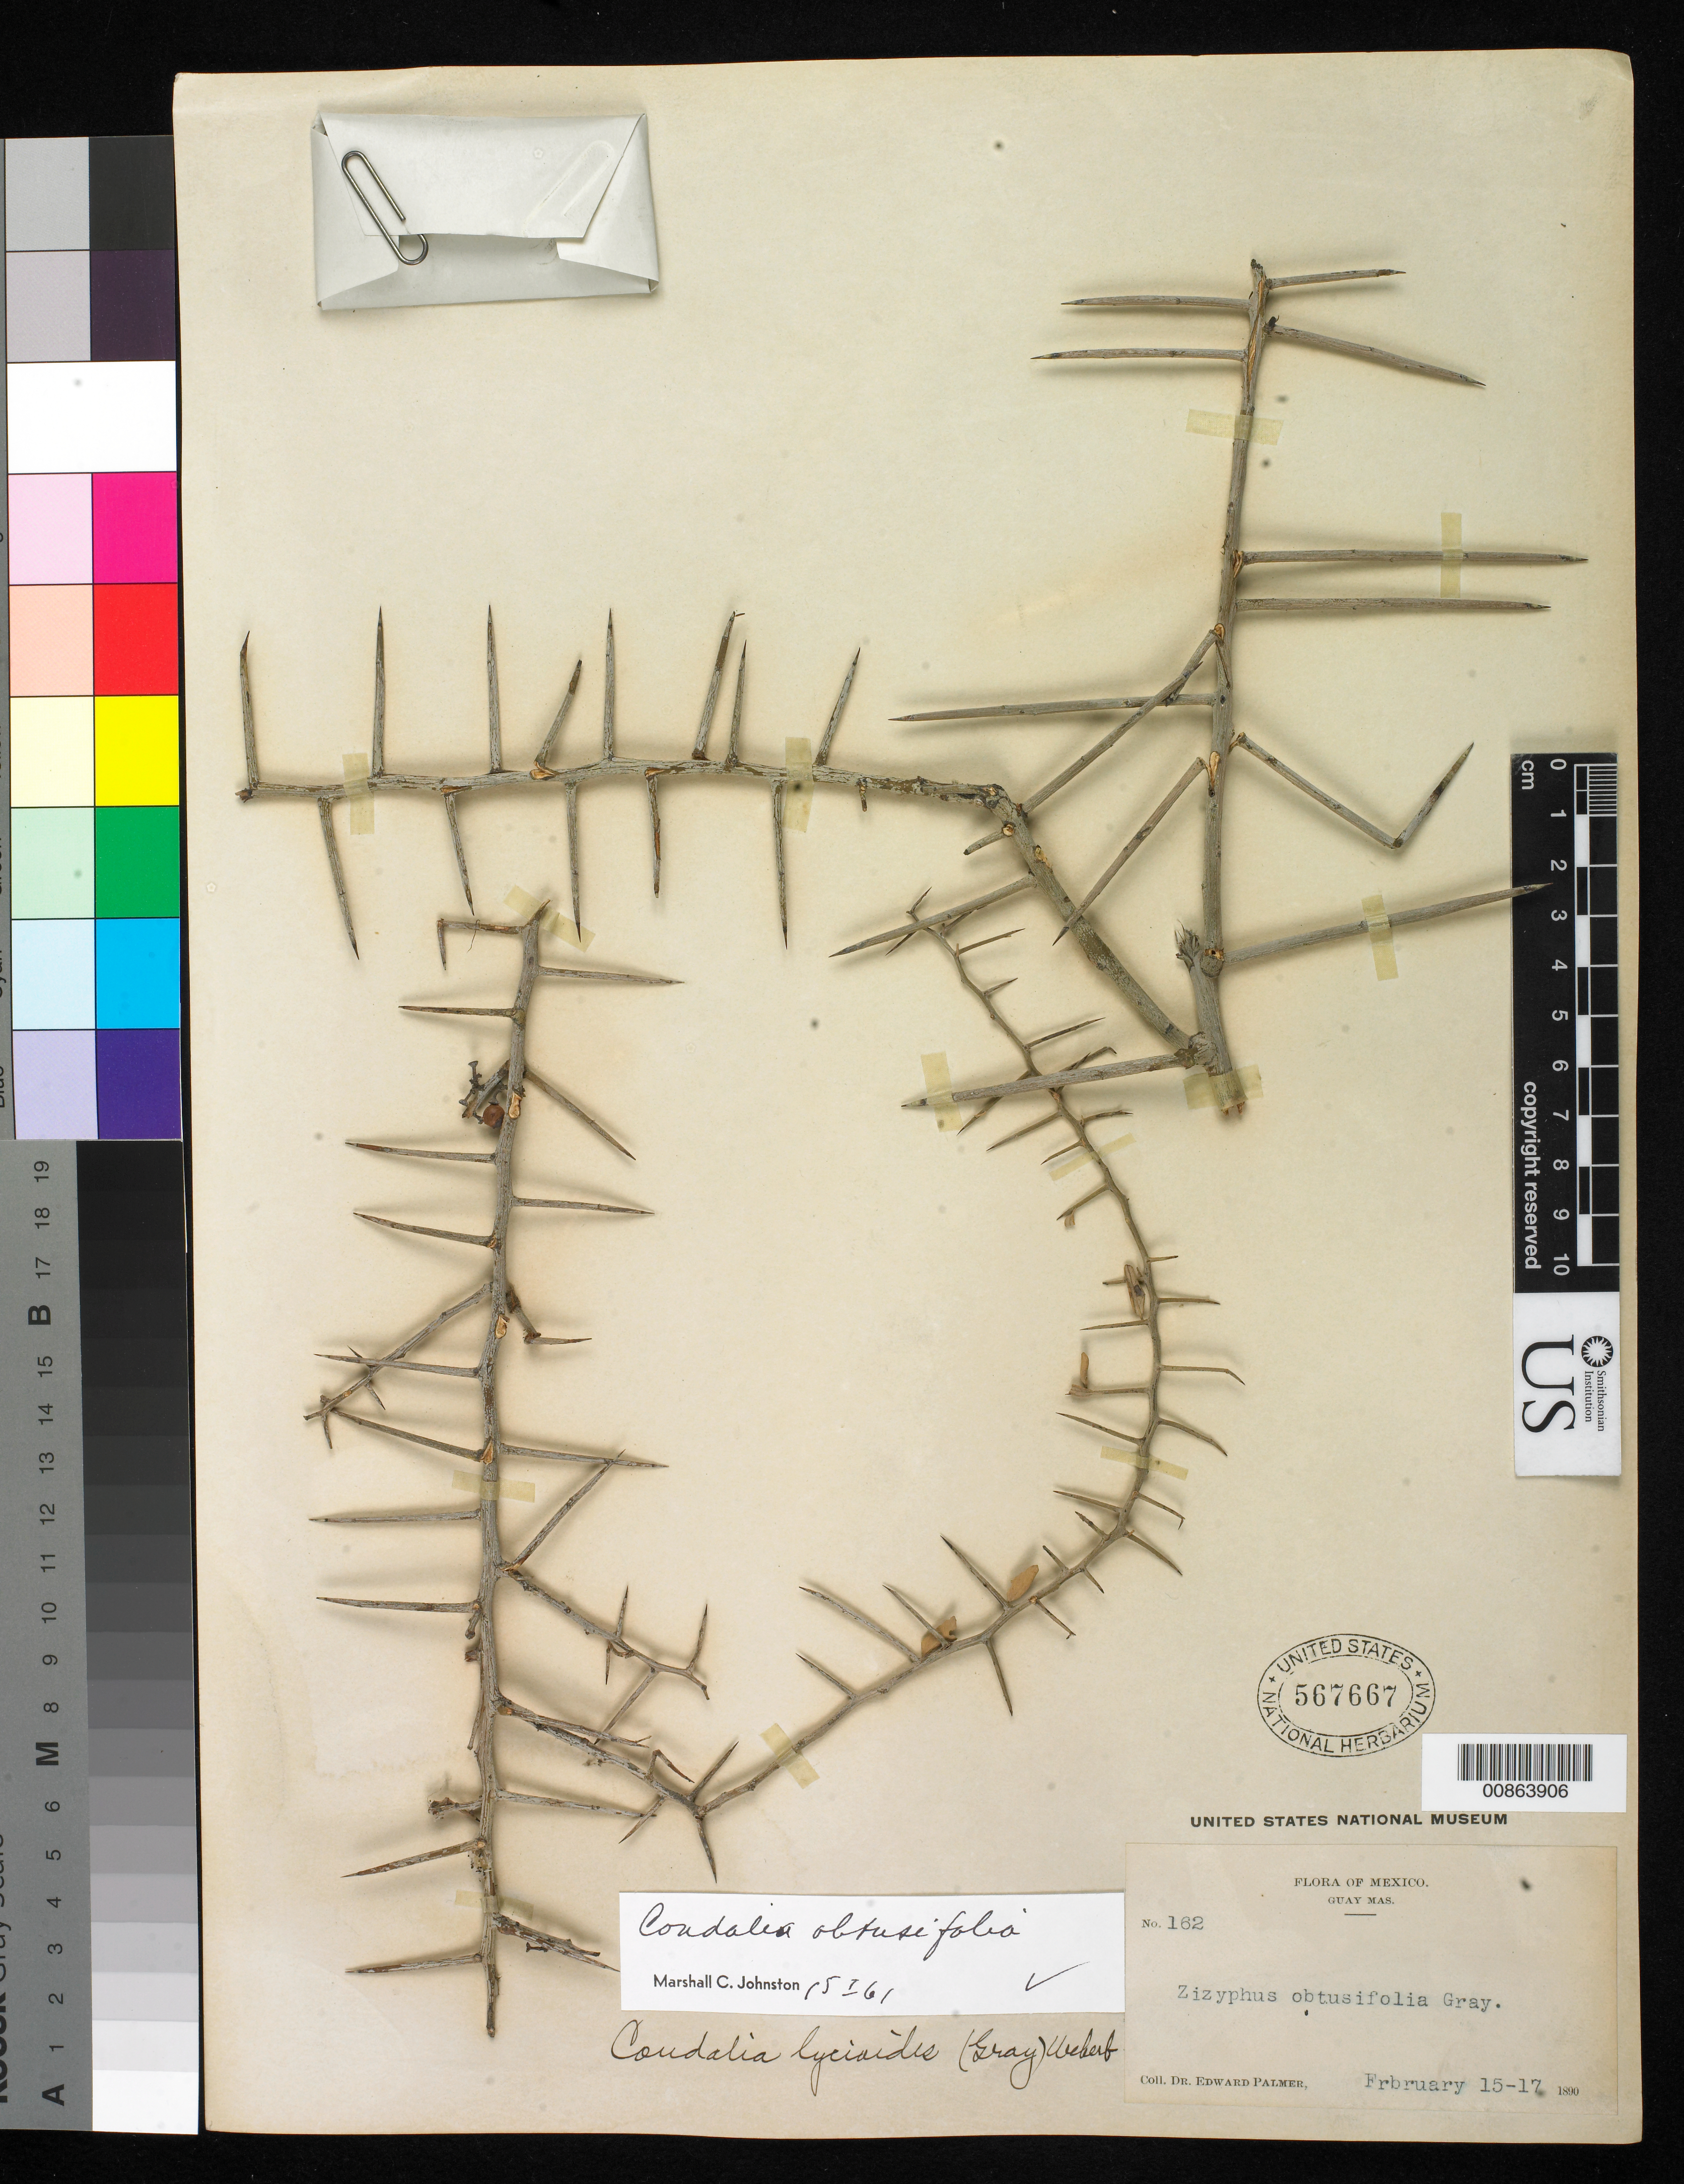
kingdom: Plantae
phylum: Tracheophyta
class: Magnoliopsida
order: Rosales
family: Rhamnaceae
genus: Sarcomphalus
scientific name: Sarcomphalus obtusifolius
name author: (Hook. ex Torr. & A. Gray) Hauenschild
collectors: E. Palmer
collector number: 162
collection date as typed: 15 Feb 1890 to 17 Feb 1890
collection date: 1890-02-15/1890-02-17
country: Mexico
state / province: Sonora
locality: Guaymas, Sonora.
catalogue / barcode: US 567667